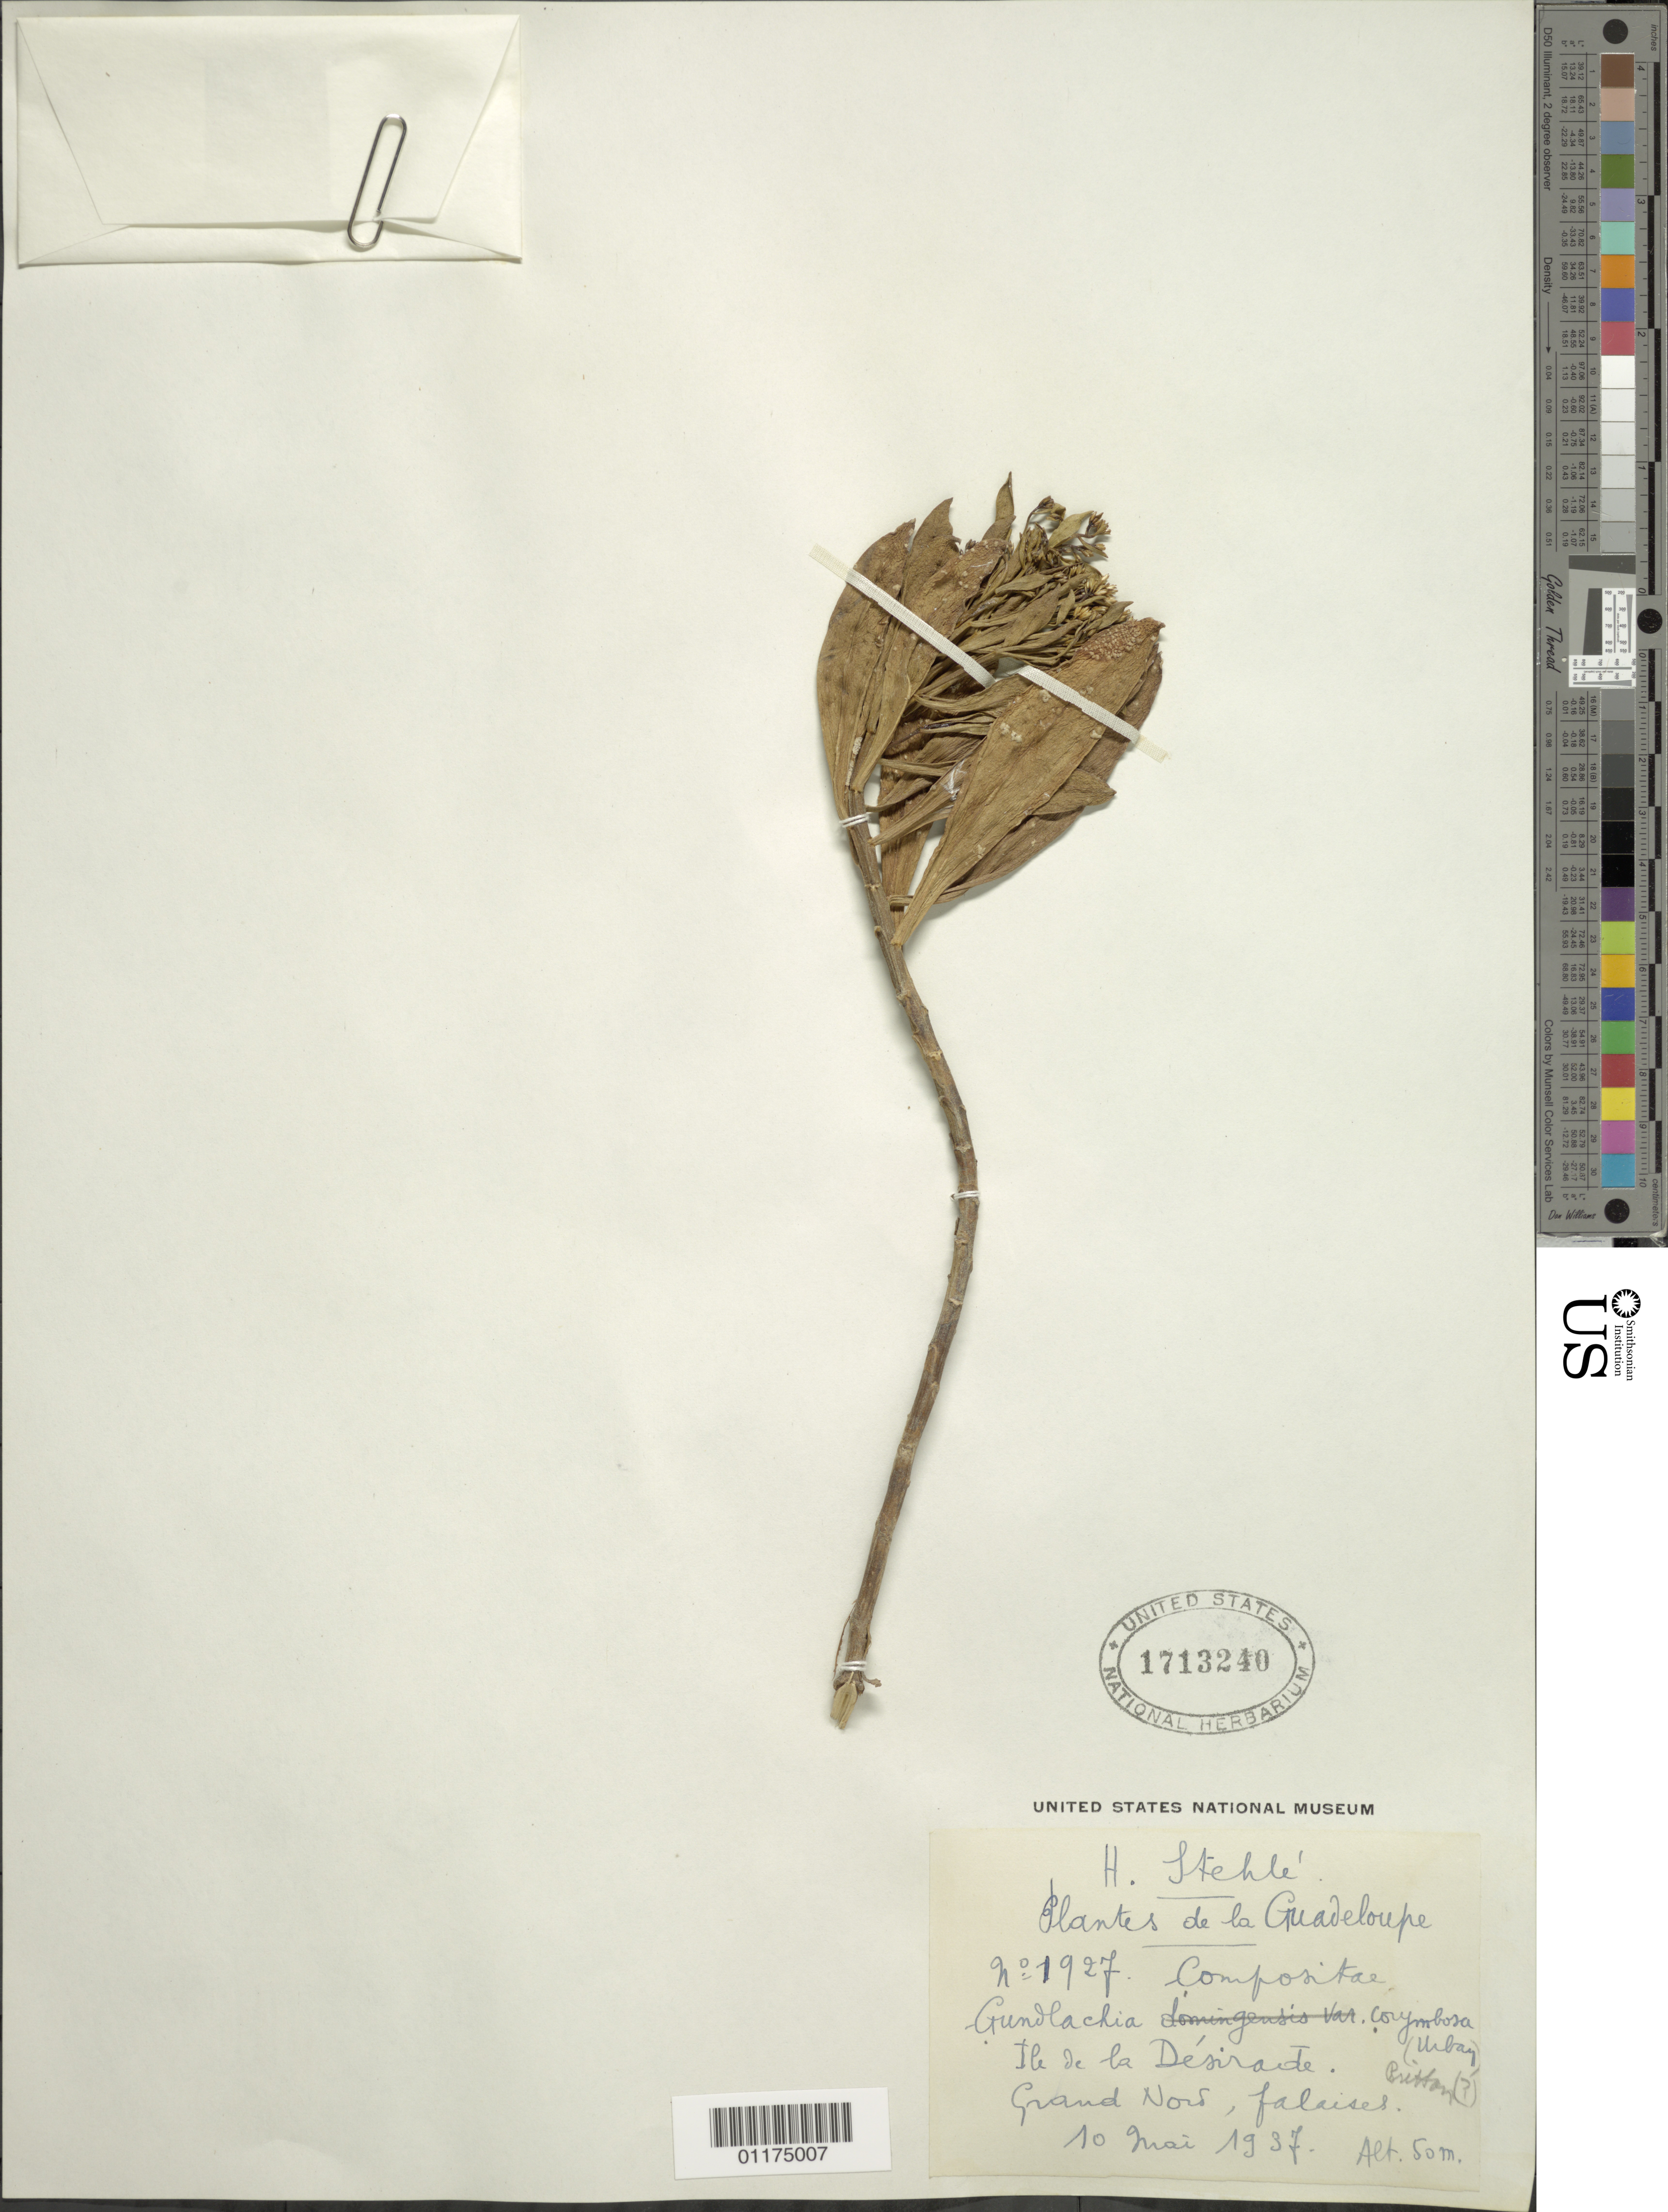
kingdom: Plantae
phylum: Tracheophyta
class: Magnoliopsida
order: Asterales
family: Asteraceae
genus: Gundlachia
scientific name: Gundlachia corymbosa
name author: (Urb.) Britton ex Bold.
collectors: H. Stehlé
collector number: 1927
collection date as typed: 10 May 1937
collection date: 1937-05-10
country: Guadeloupe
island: Désirade I.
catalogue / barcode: US 1713240